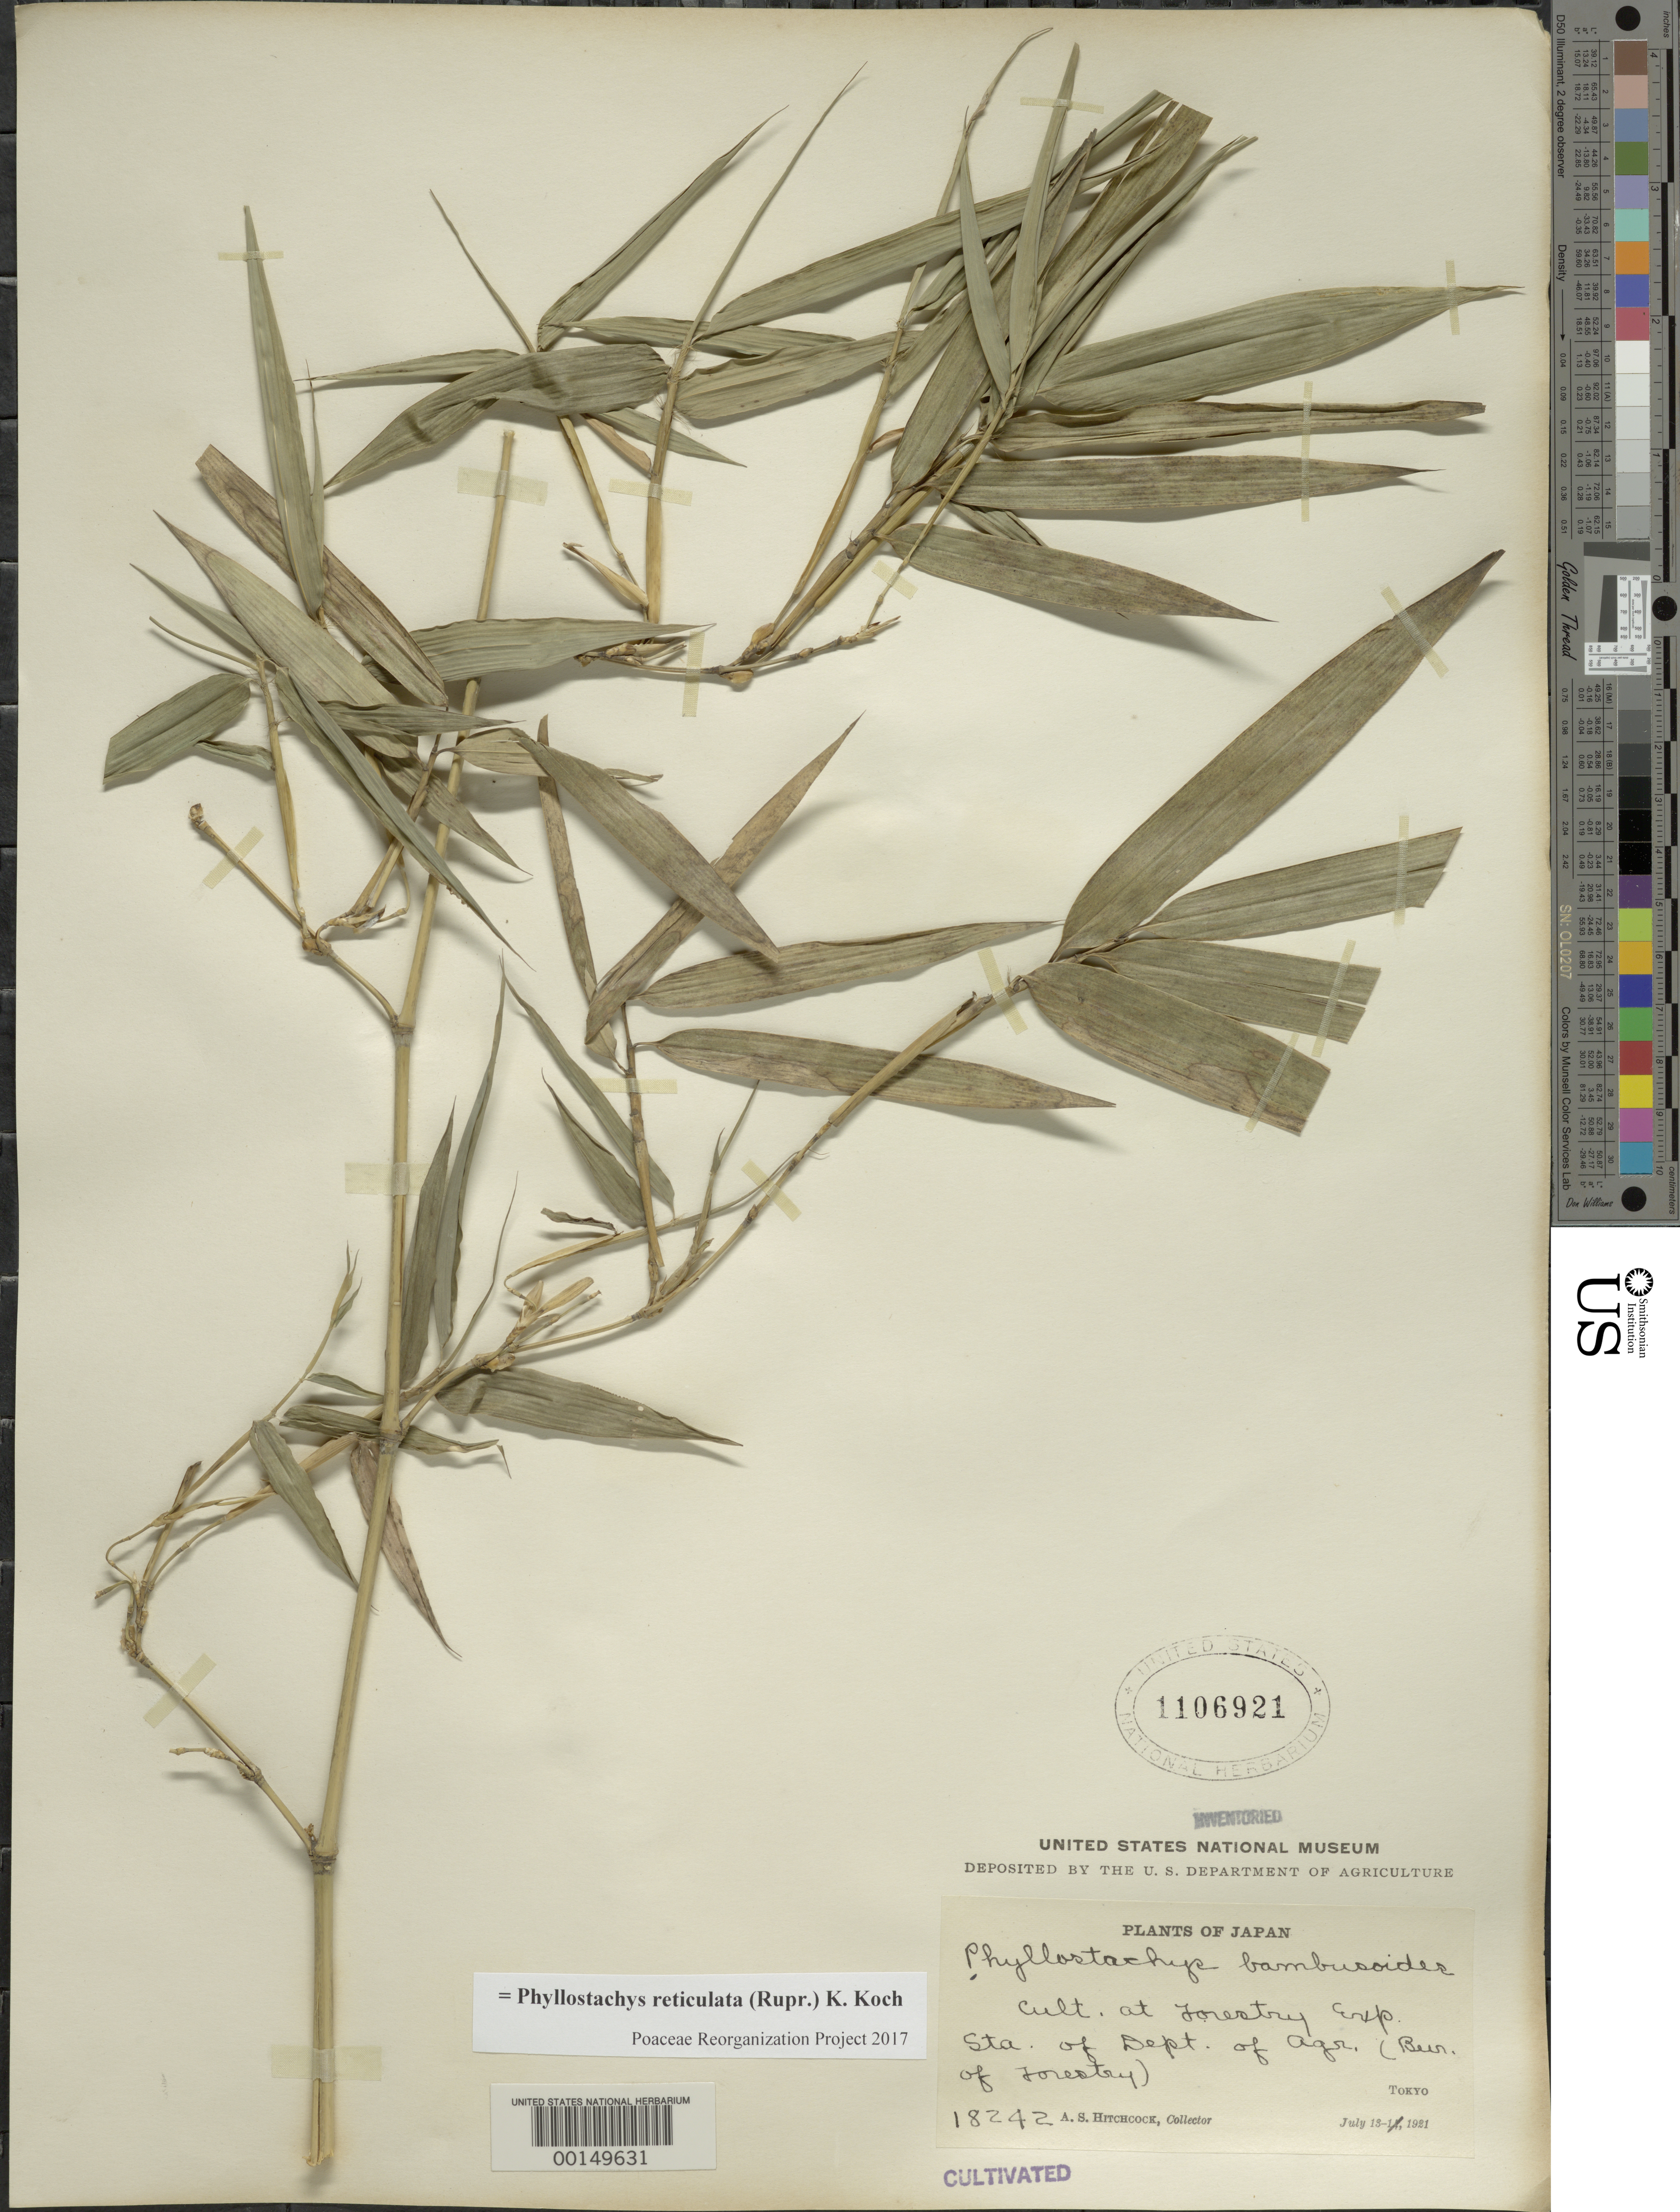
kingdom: Plantae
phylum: Tracheophyta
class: Liliopsida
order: Poales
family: Poaceae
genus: Phyllostachys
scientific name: Phyllostachys reticulata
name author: (Rupr.) K. Koch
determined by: Poaceae Reorganization Project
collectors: A. S. Hitchcock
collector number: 18242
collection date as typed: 13 Jul 1921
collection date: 1921-07-13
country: Japan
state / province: Tokyo, Federal City of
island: Honshu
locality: Forestry experiment station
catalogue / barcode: US 1106921